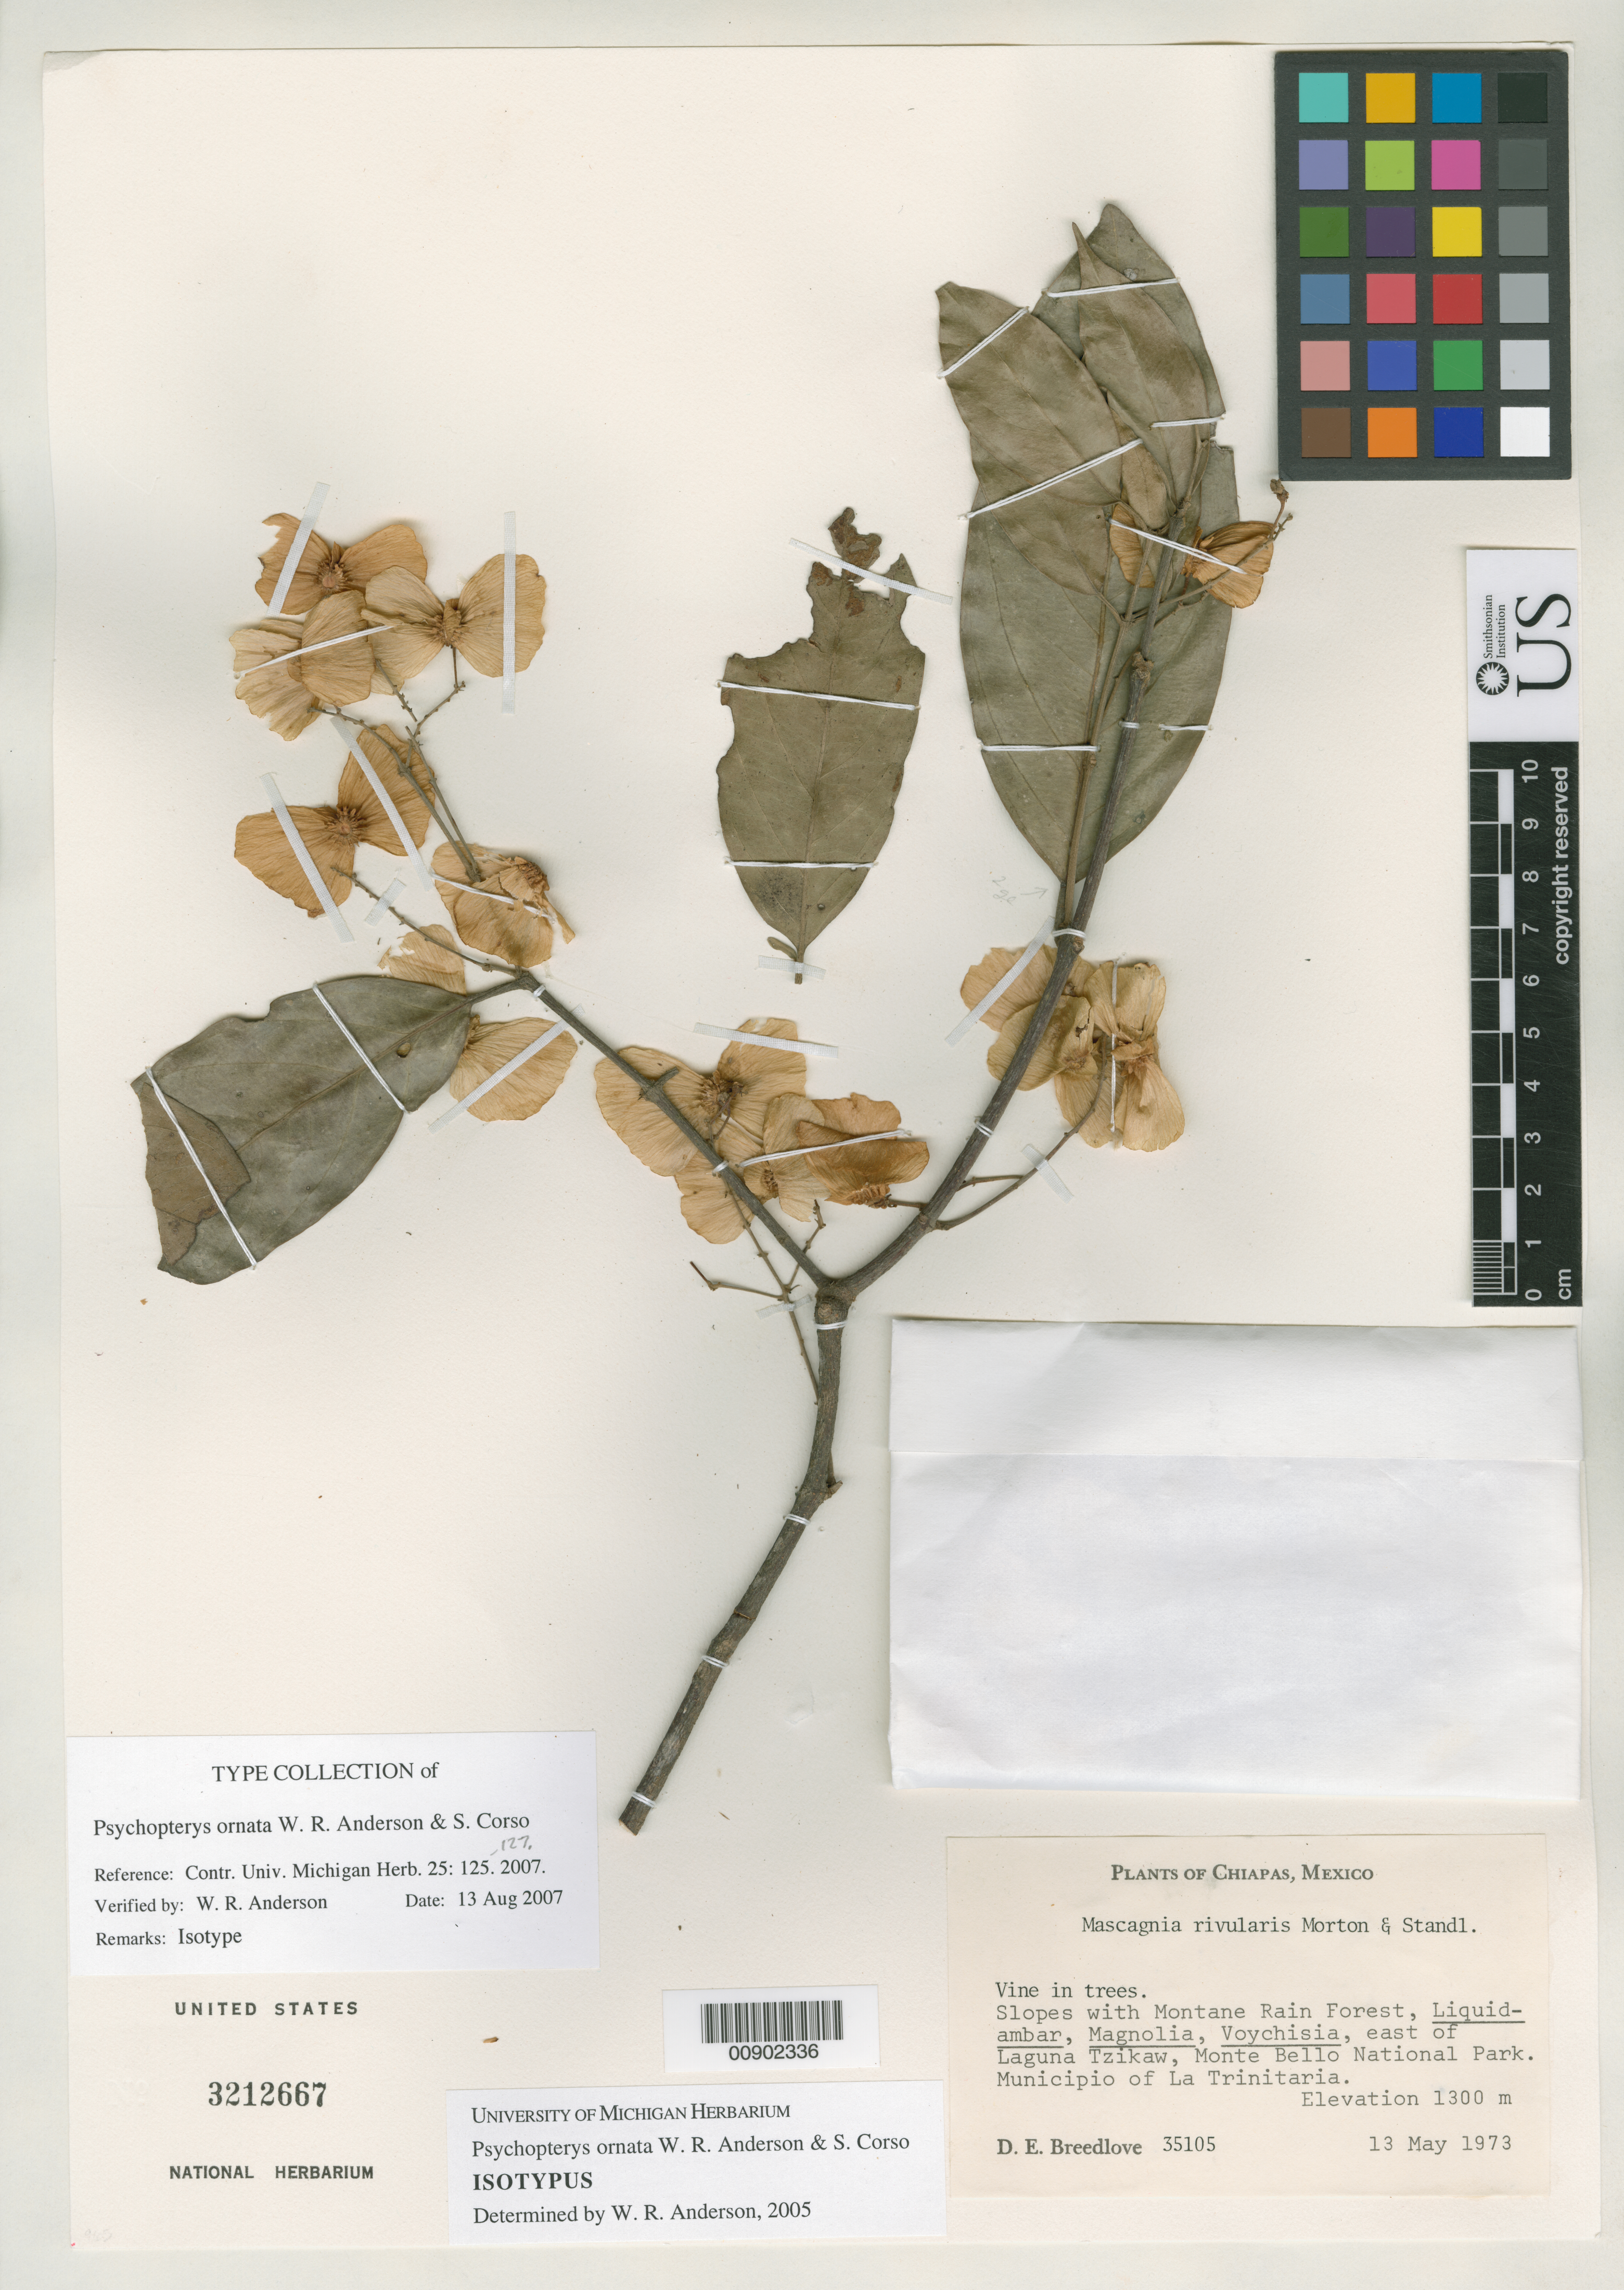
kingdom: Plantae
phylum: Tracheophyta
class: Magnoliopsida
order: Malpighiales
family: Malpighiaceae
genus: Psychopterys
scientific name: Psychopterys ornata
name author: W.R. Anderson & Corso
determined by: Anderson, W. R., (MICH), University of Michigan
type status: Isotype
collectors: D. E. Breedlove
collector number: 35105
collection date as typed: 13 May 1973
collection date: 1973-05-13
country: Mexico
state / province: Chiapas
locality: East of Laguna Tzikaw, Monte Bello National Park, Municipio of La Trinitaria.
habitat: Slopes with montane rain forest.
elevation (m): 1300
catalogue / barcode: US 3212667